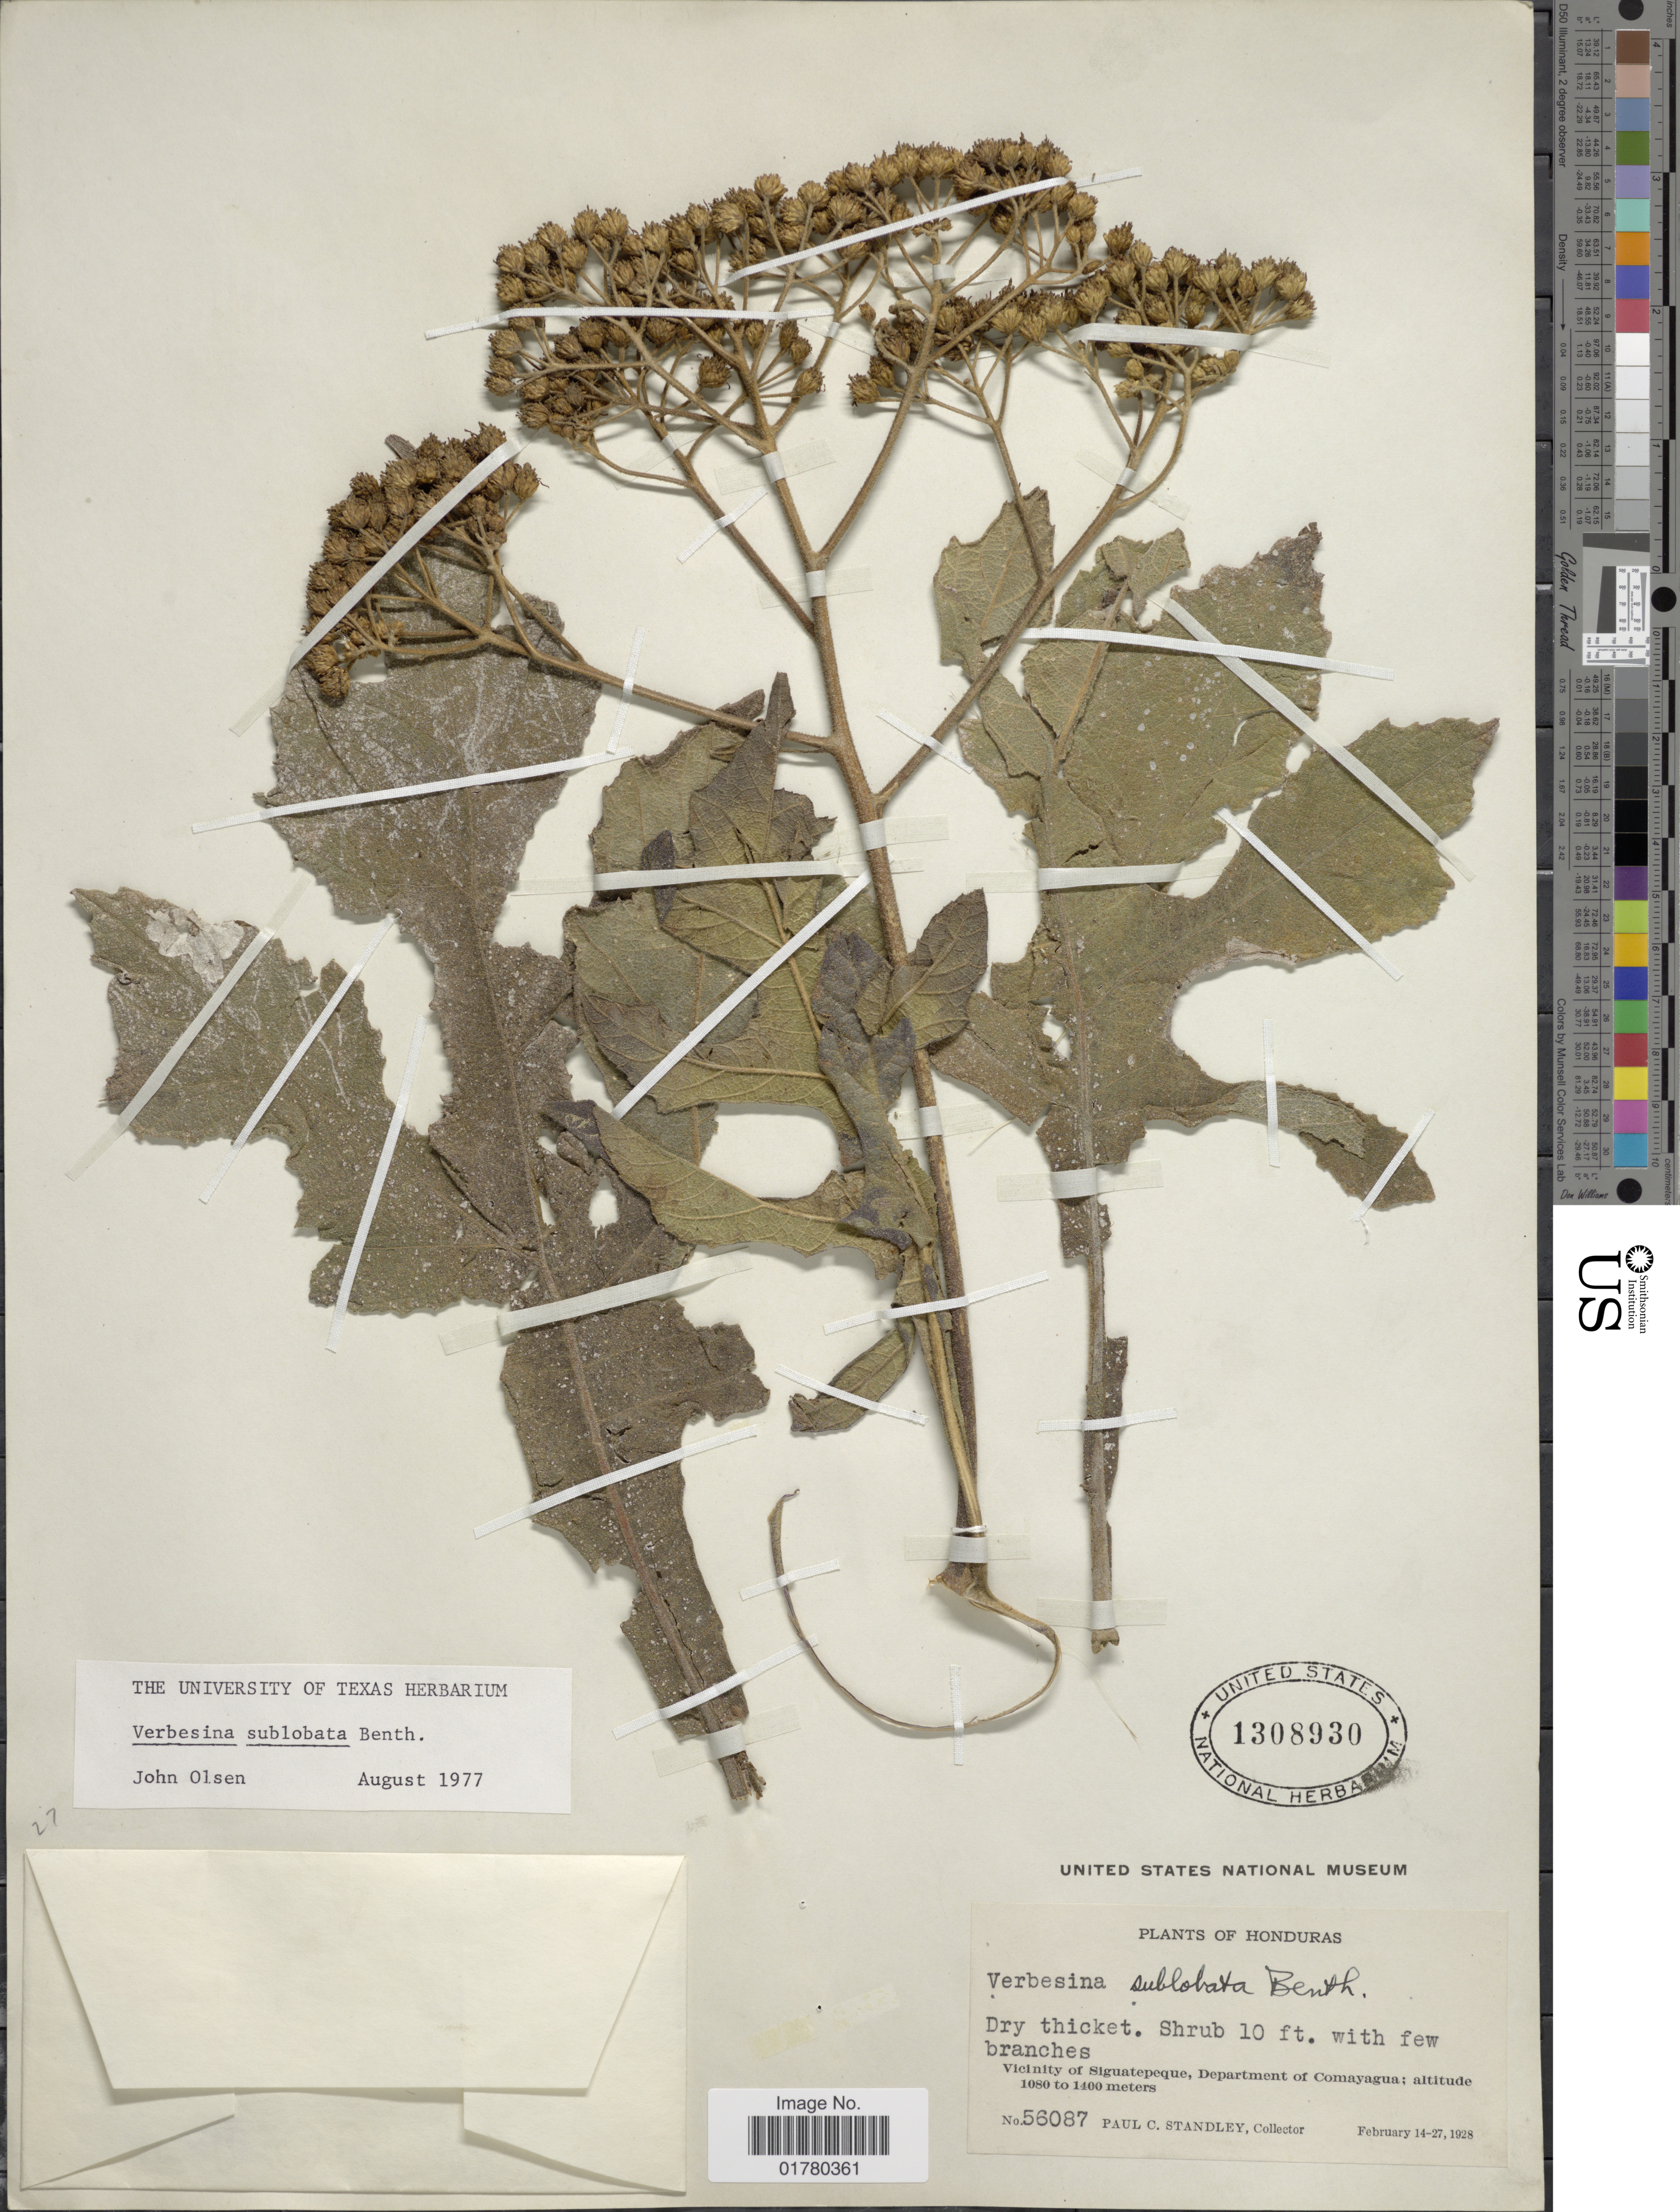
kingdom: Plantae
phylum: Tracheophyta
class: Magnoliopsida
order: Asterales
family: Asteraceae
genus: Verbesina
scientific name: Verbesina turbacensis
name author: Kunth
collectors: P. C. Standley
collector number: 56087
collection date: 1928-02-14/1928-02-27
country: Honduras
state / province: Comayagua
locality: Vicinity of Siguatepeque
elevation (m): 1080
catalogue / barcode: US 1308930